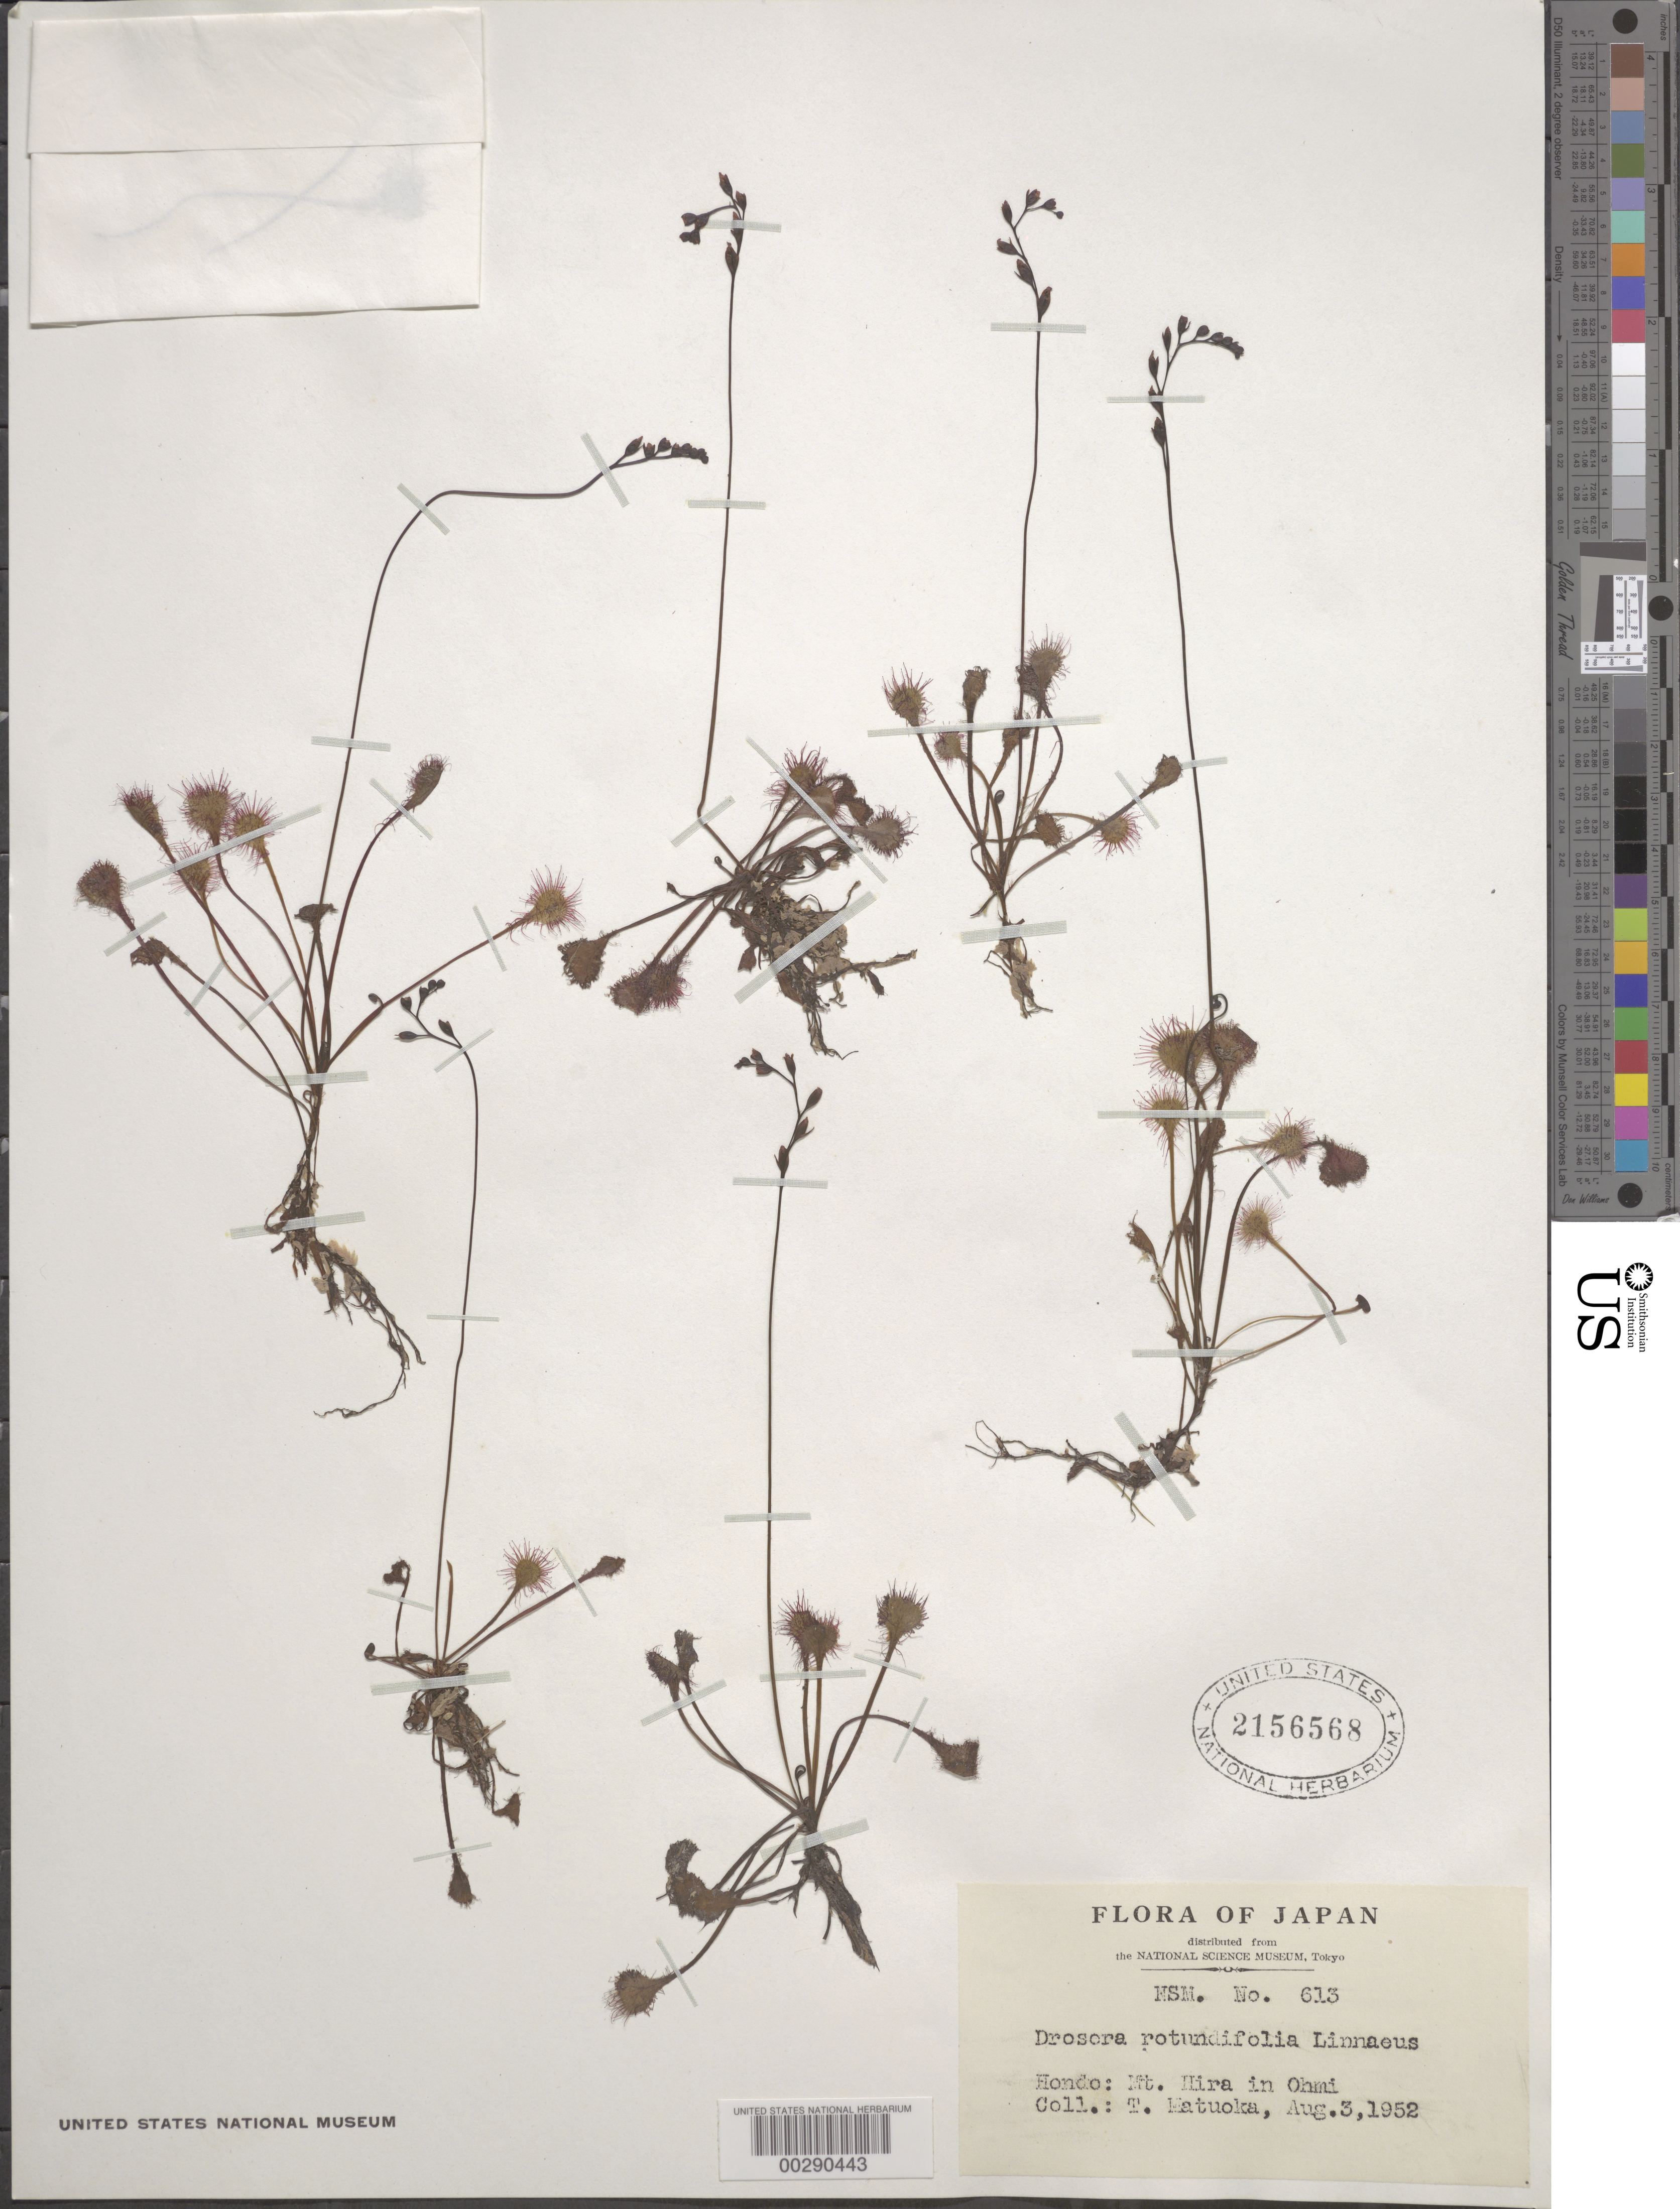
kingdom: Plantae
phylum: Tracheophyta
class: Magnoliopsida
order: Caryophyllales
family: Droseraceae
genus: Drosera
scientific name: Drosera rotundifolia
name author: L.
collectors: T. Matuoka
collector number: Nsm No. 613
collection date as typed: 03 Aug 1952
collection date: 1952-08-03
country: Japan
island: Honshu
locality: Mt. hira in ohmi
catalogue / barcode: US 2156568